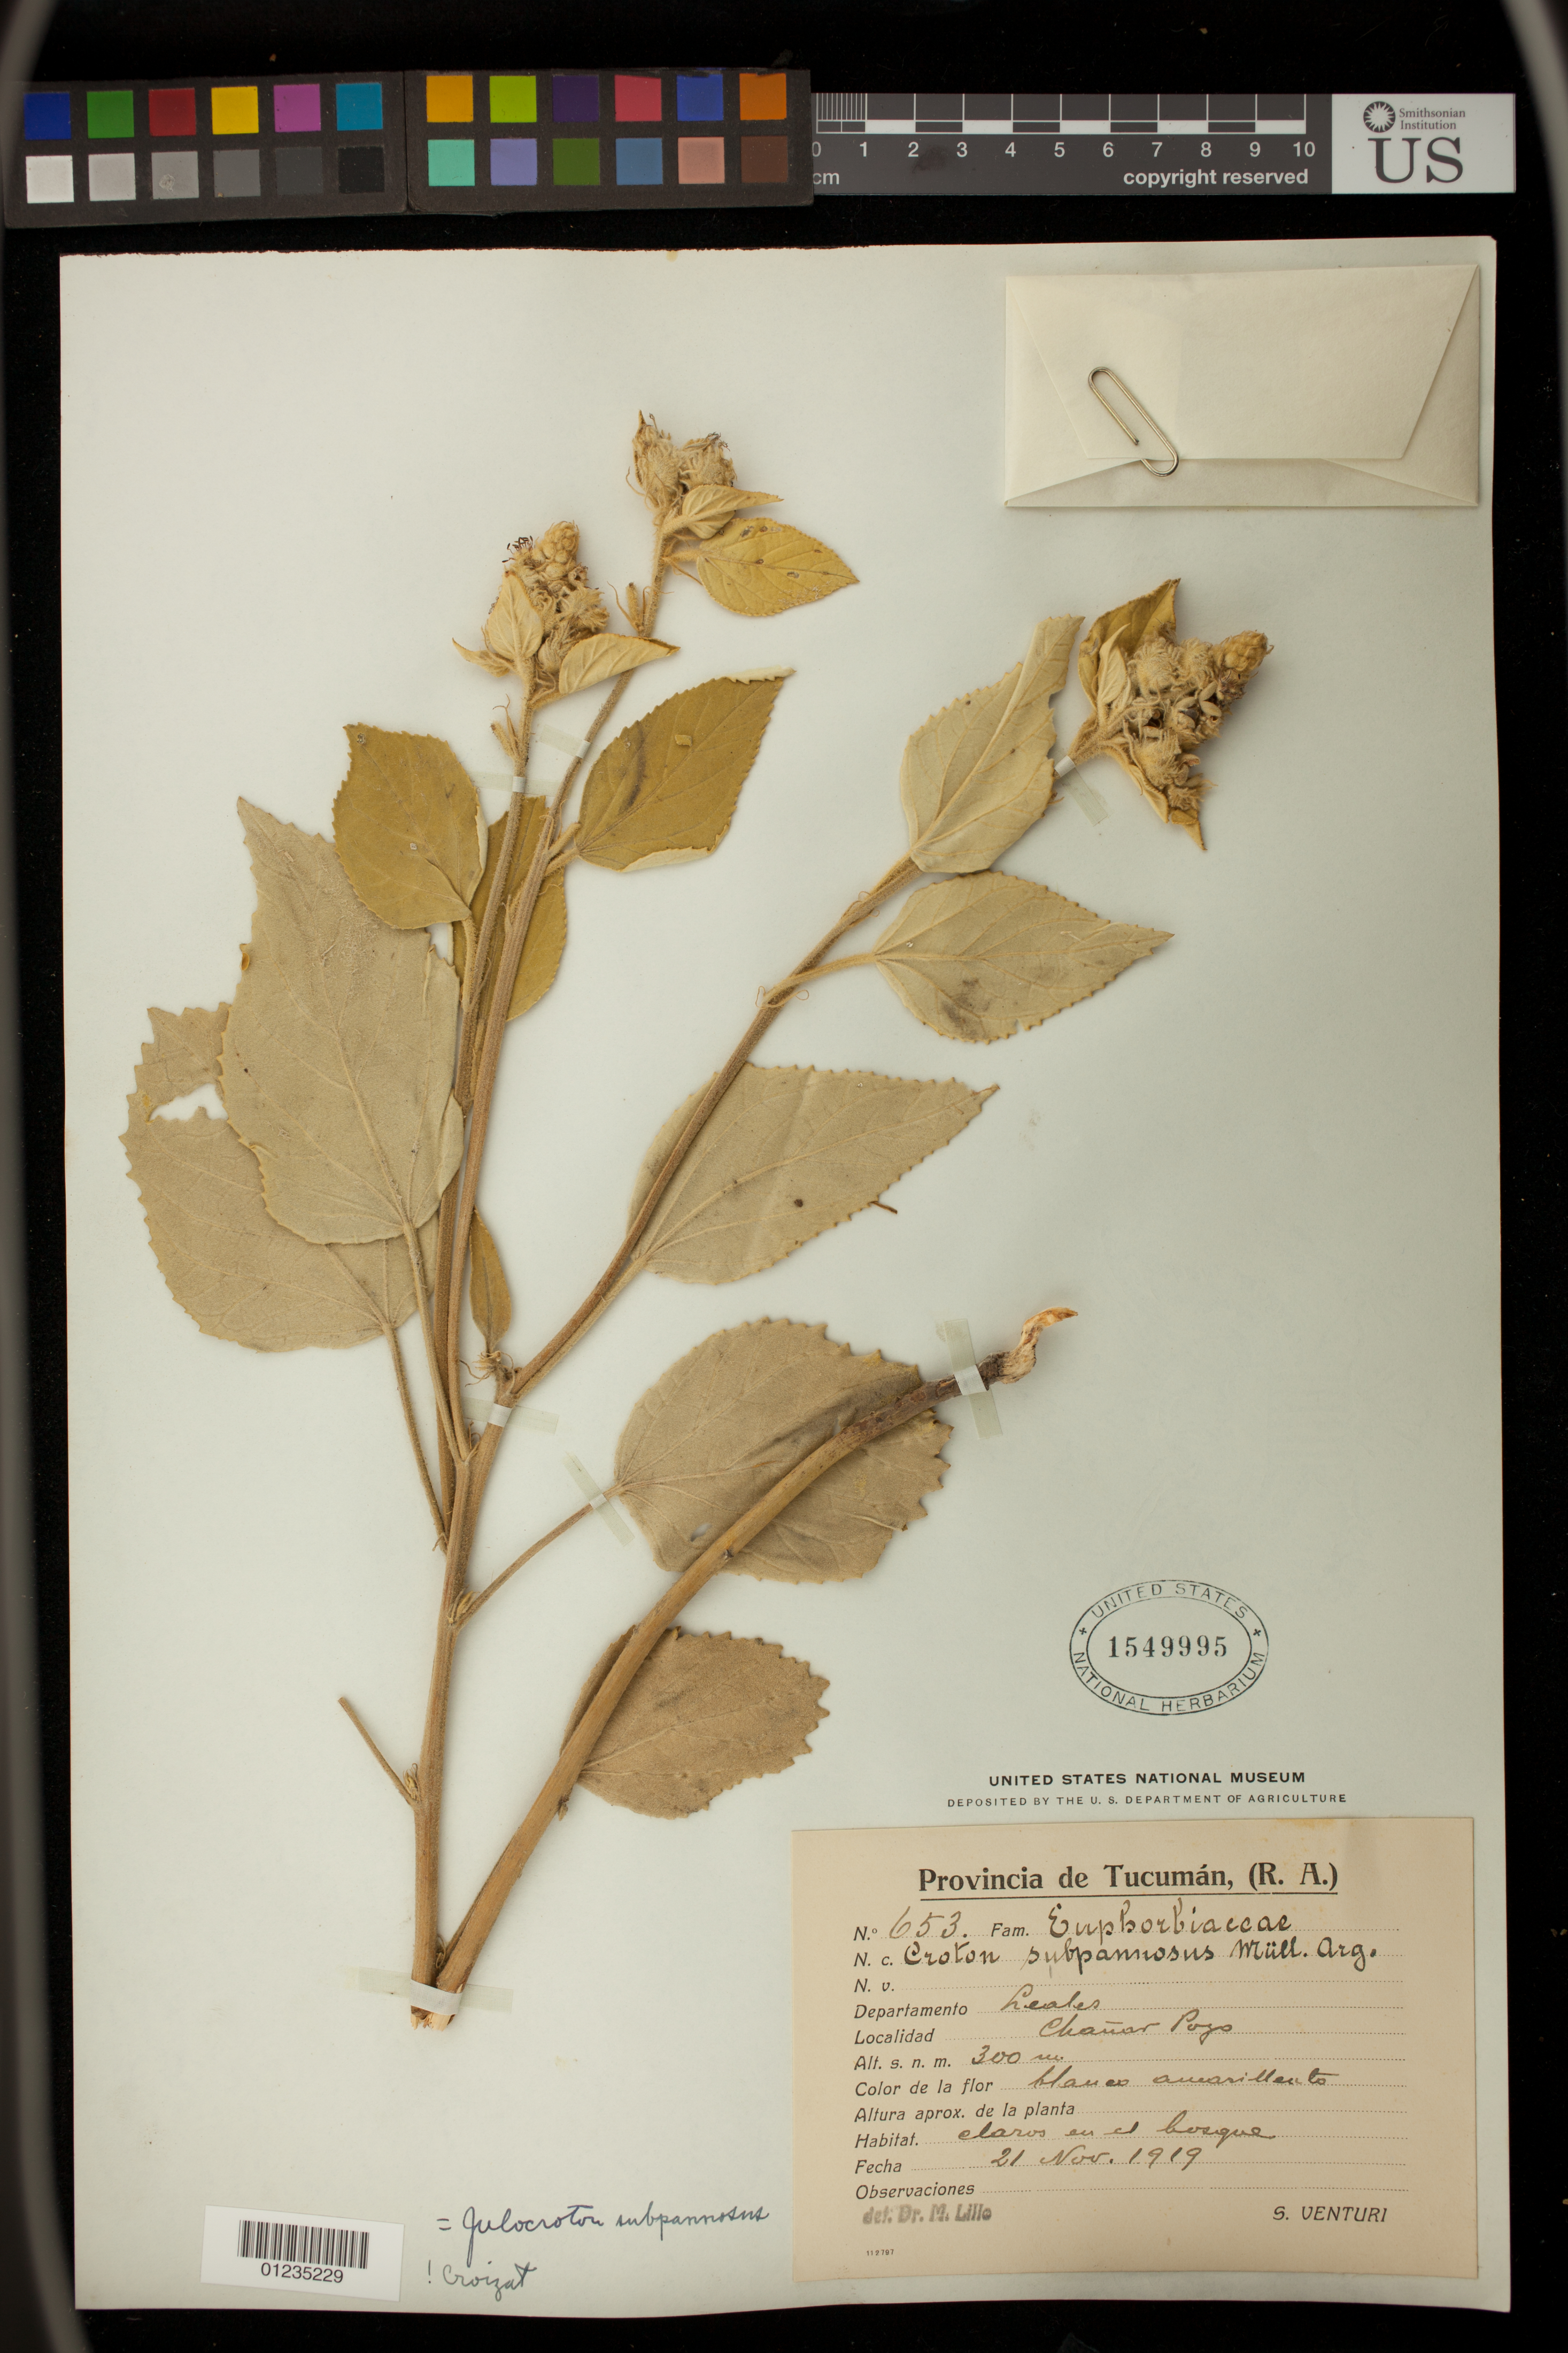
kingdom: Plantae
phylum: Tracheophyta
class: Magnoliopsida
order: Malpighiales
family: Euphorbiaceae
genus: Julocroton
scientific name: Julocroton subpannosus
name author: Müll. Arg.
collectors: S. Venturi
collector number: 653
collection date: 1919-11-21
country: Argentina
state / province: Tucuman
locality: Departamento Leales.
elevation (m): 300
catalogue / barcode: US 1549995